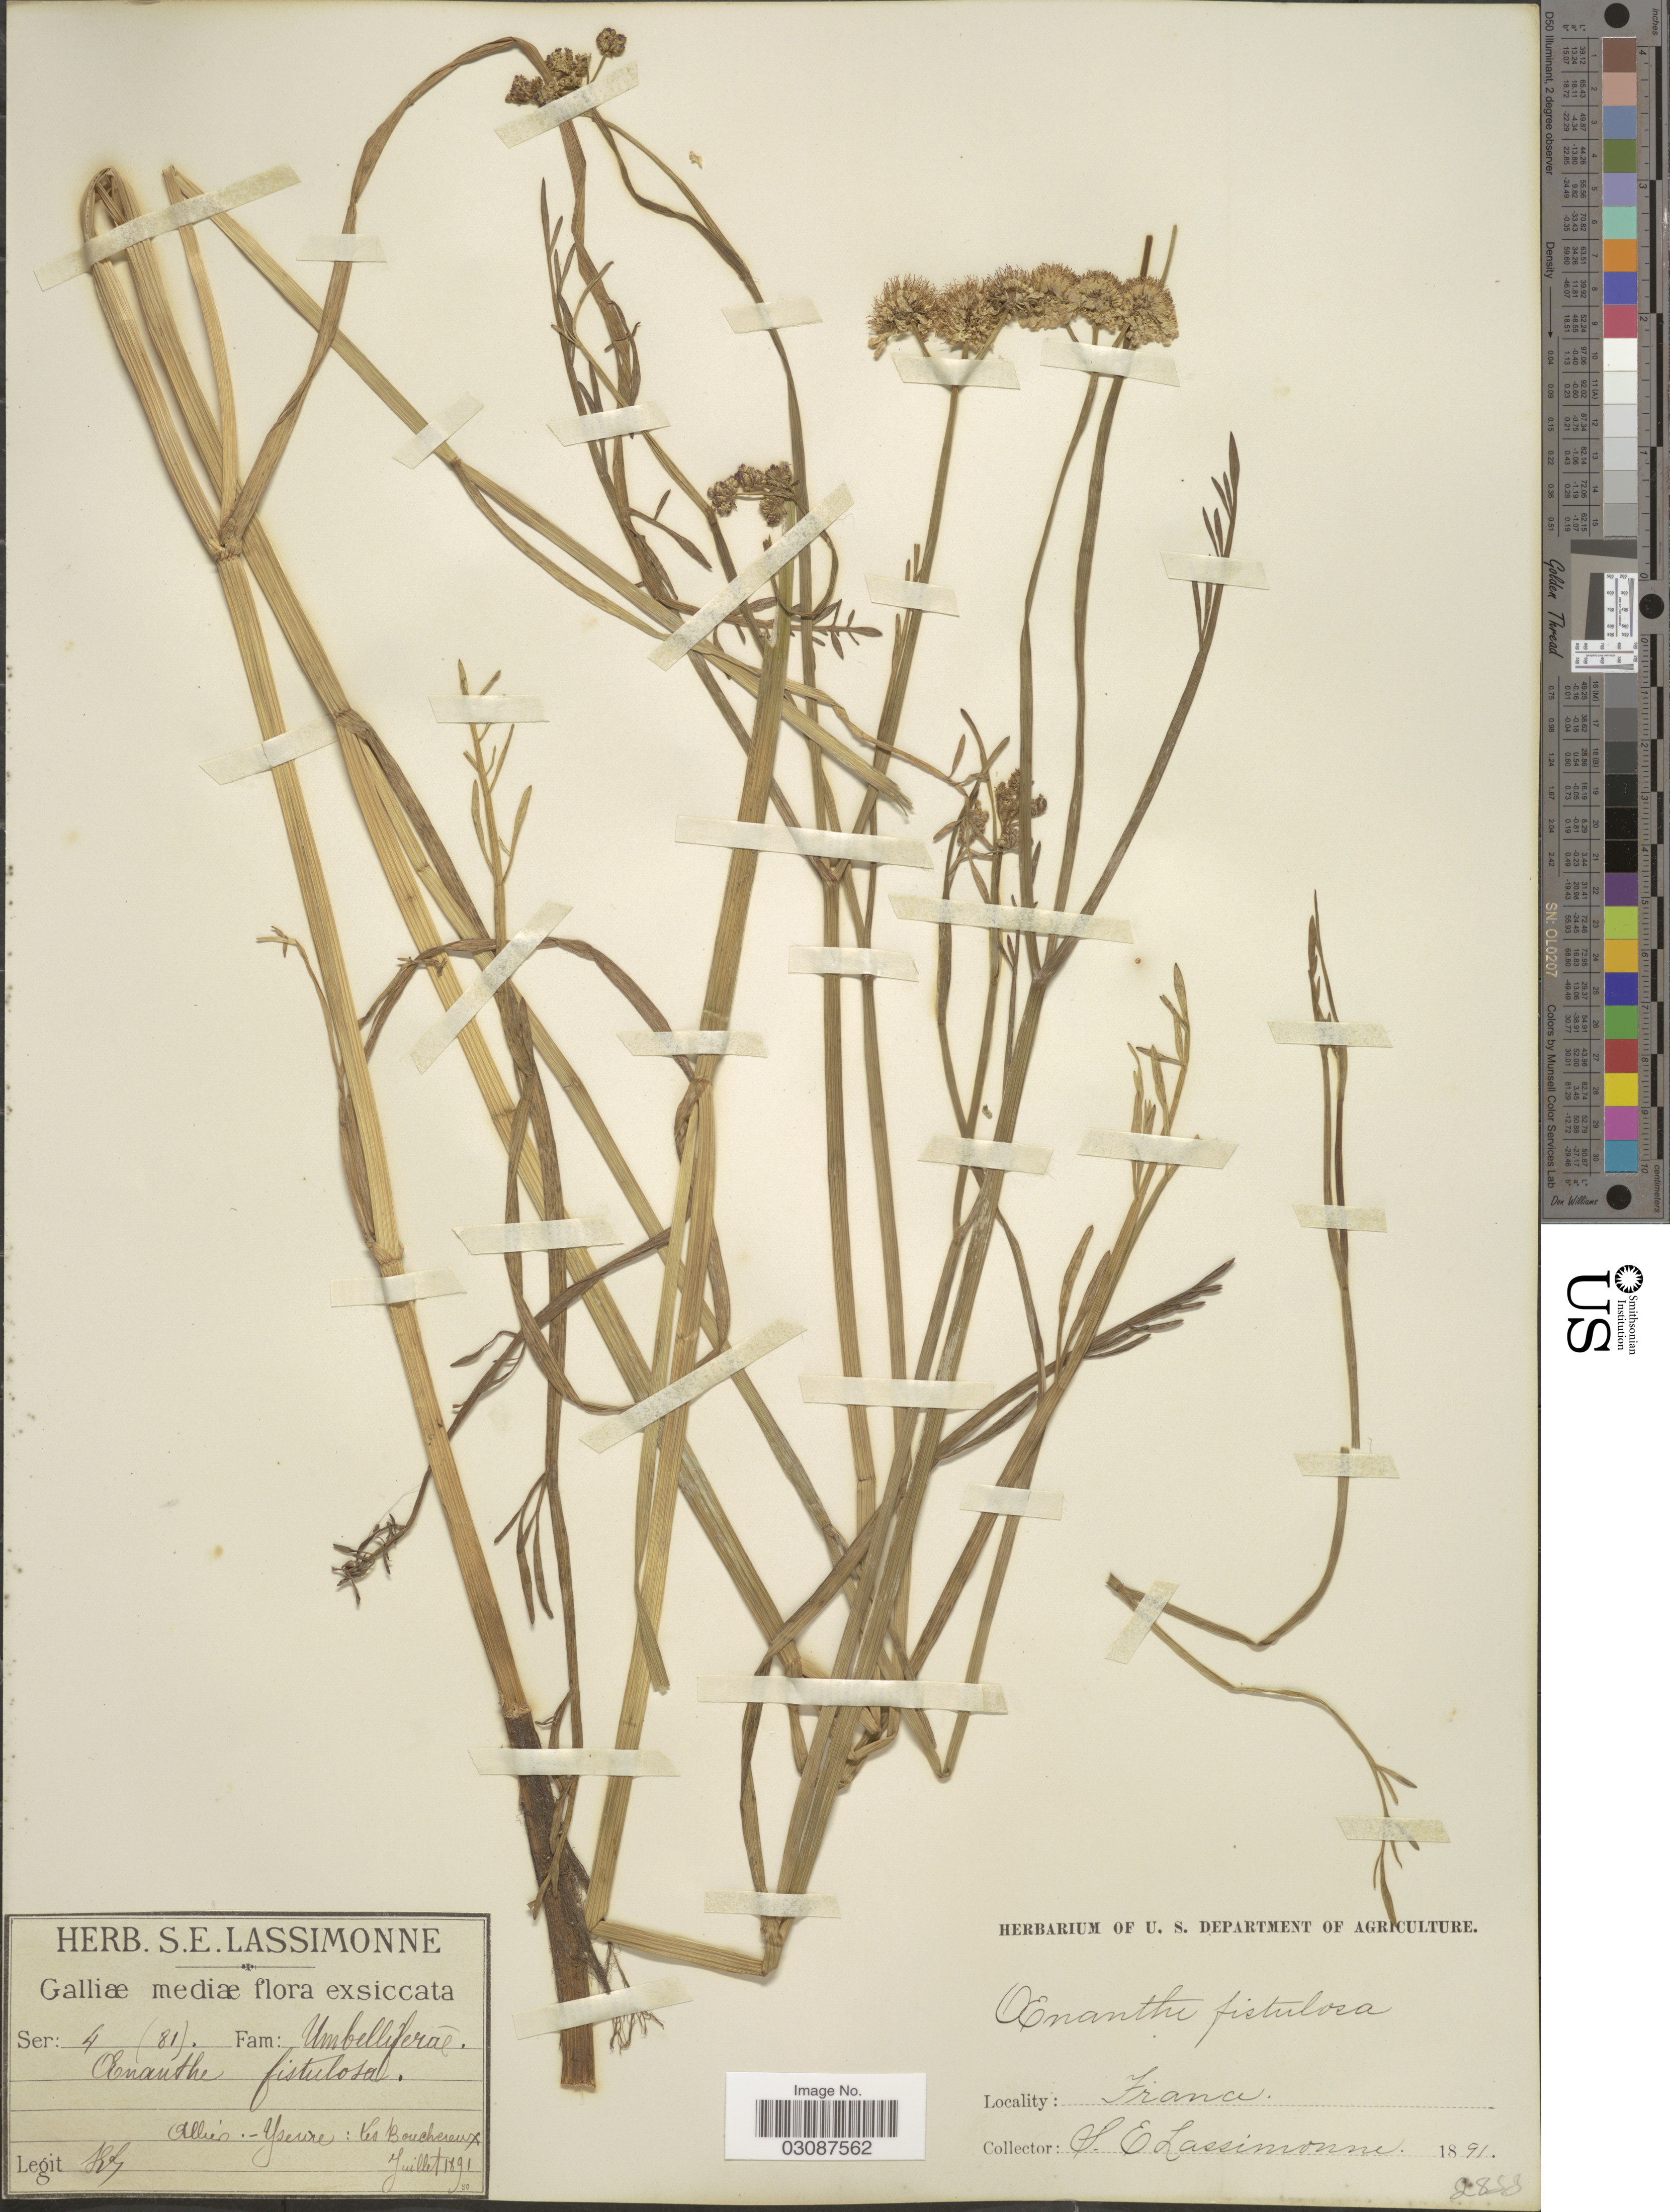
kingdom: Plantae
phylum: Tracheophyta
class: Magnoliopsida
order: Apiales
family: Apiaceae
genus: Oenanthe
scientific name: Oenanthe fistulosa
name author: L.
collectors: S. Lassimonne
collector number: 4 (81)?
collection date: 1891-07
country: France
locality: Galliæ mediæ. Allier - Yzeure: Les Boucheroux.